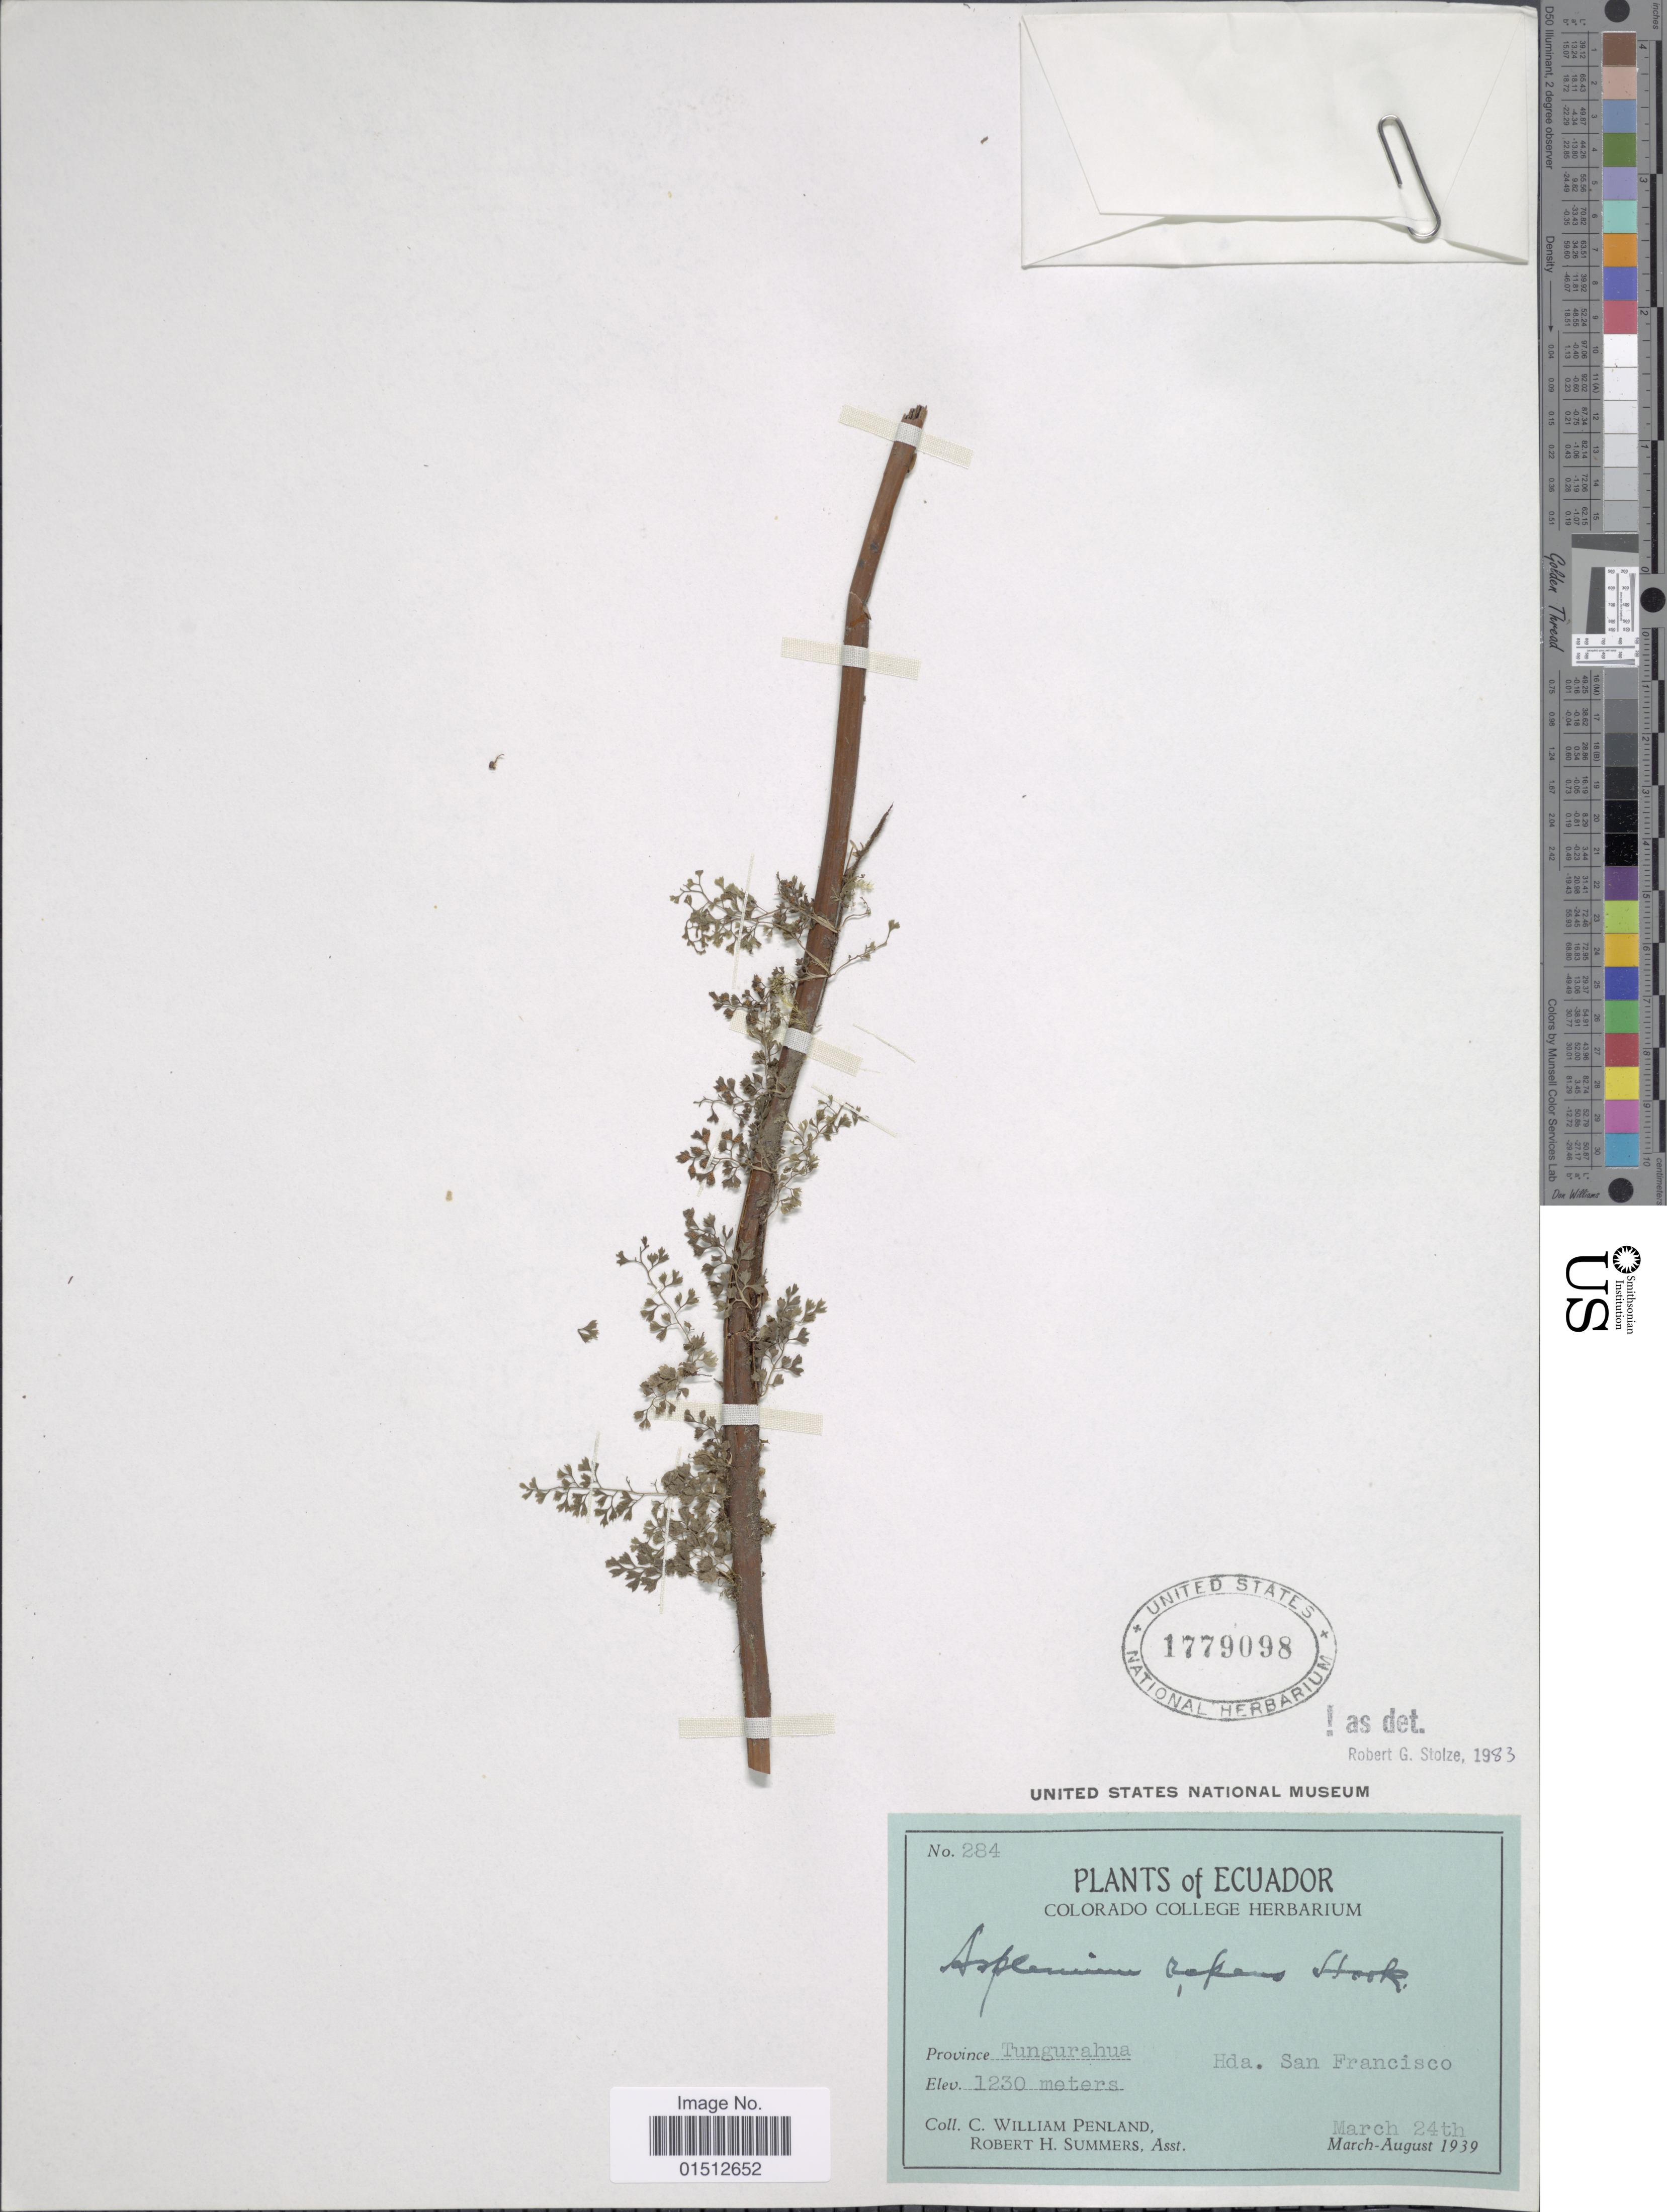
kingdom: Plantae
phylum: Tracheophyta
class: Polypodiopsida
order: Polypodiales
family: Aspleniaceae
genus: Asplenium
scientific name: Asplenium repens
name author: Hook.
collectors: C. W. Penland & R. Summers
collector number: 284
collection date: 1939-03-24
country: Ecuador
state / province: Tungurahua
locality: Ecuador, Province Tungurahua, Hda. San Francisco.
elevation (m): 375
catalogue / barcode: US 1779098